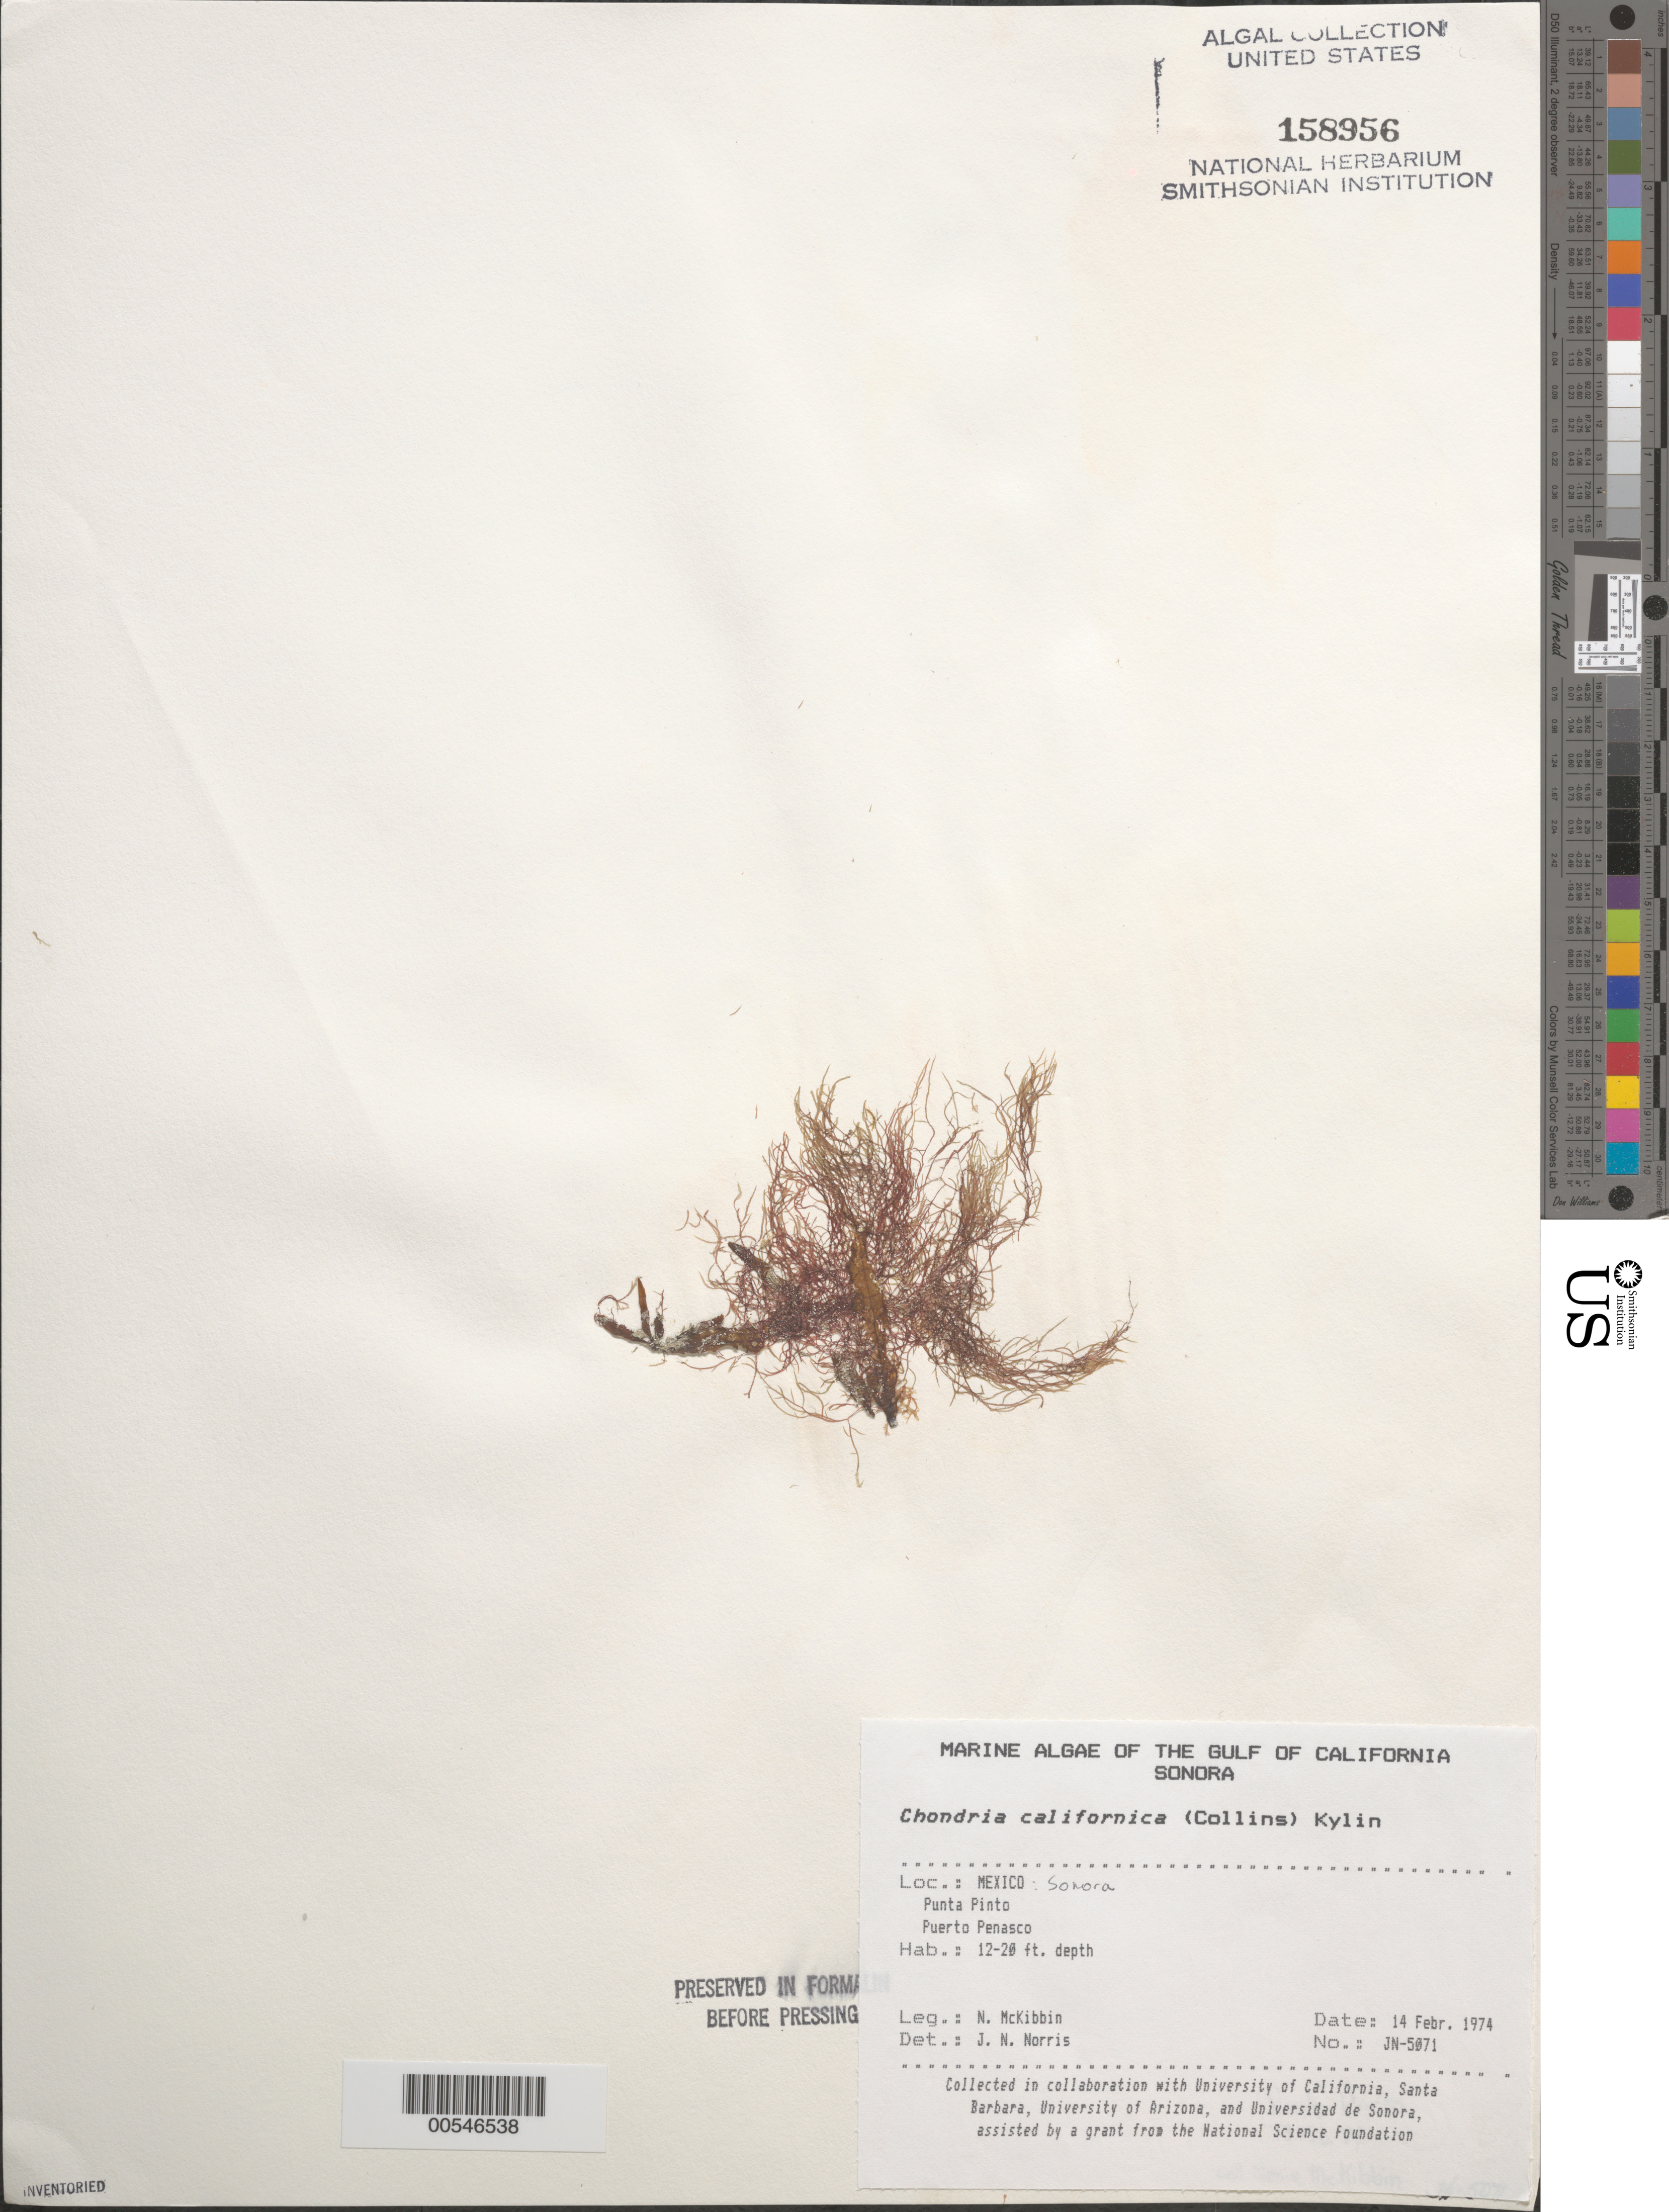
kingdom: Plantae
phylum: Rhodophyta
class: Florideophyceae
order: Ceramiales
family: Rhodomelaceae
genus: Chondria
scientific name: Chondria acrorhizophora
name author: Setch. & N.L. Gardner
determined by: Algae name updating Project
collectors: N. Mckibbin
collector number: Jn-5071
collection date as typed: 14 Feb 1974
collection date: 1974-02-14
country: Mexico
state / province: Sonora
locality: Punta Pinto, Puerto Penasco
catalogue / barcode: US 158956